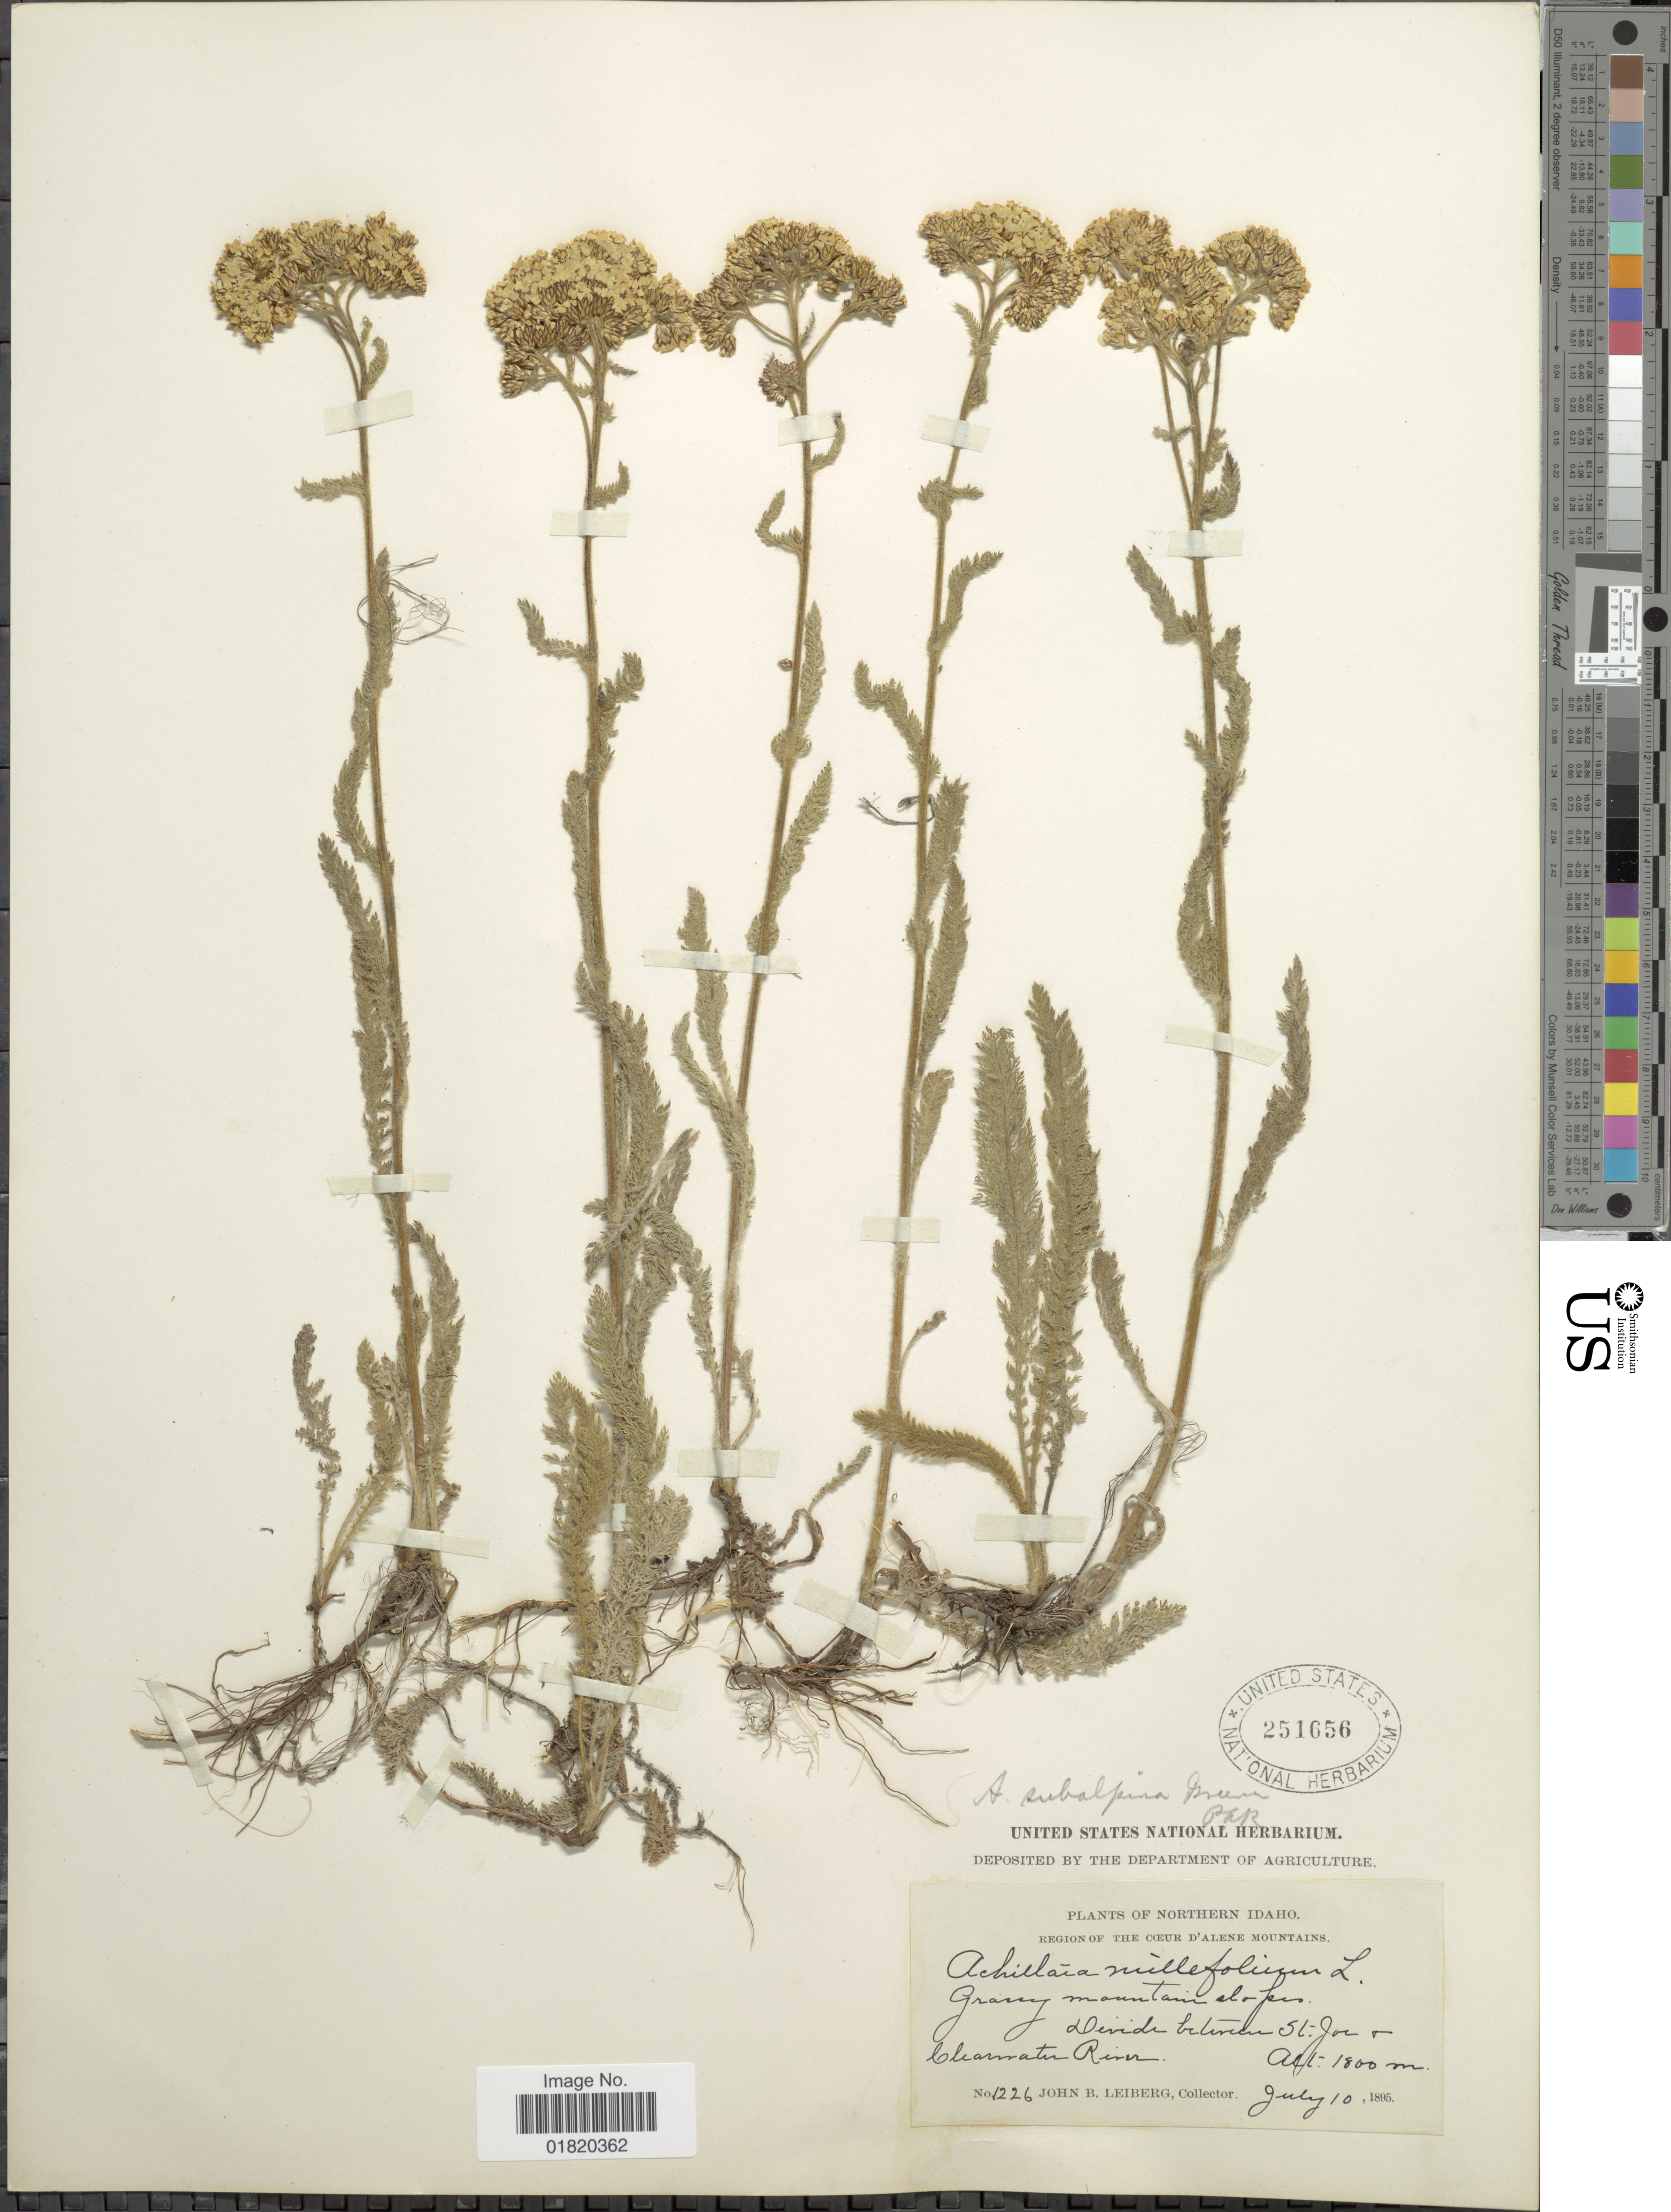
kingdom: Plantae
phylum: Tracheophyta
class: Magnoliopsida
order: Asterales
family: Asteraceae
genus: Achillea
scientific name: Achillea subalpina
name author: Greene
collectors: J. Leiberg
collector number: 1226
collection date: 1895-07-10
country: United States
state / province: Idaho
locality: Northern Idaho. Region of Coeur D'Alene Mountains. Divide between St. Joe and Clearwater River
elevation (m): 1800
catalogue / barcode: US 251656